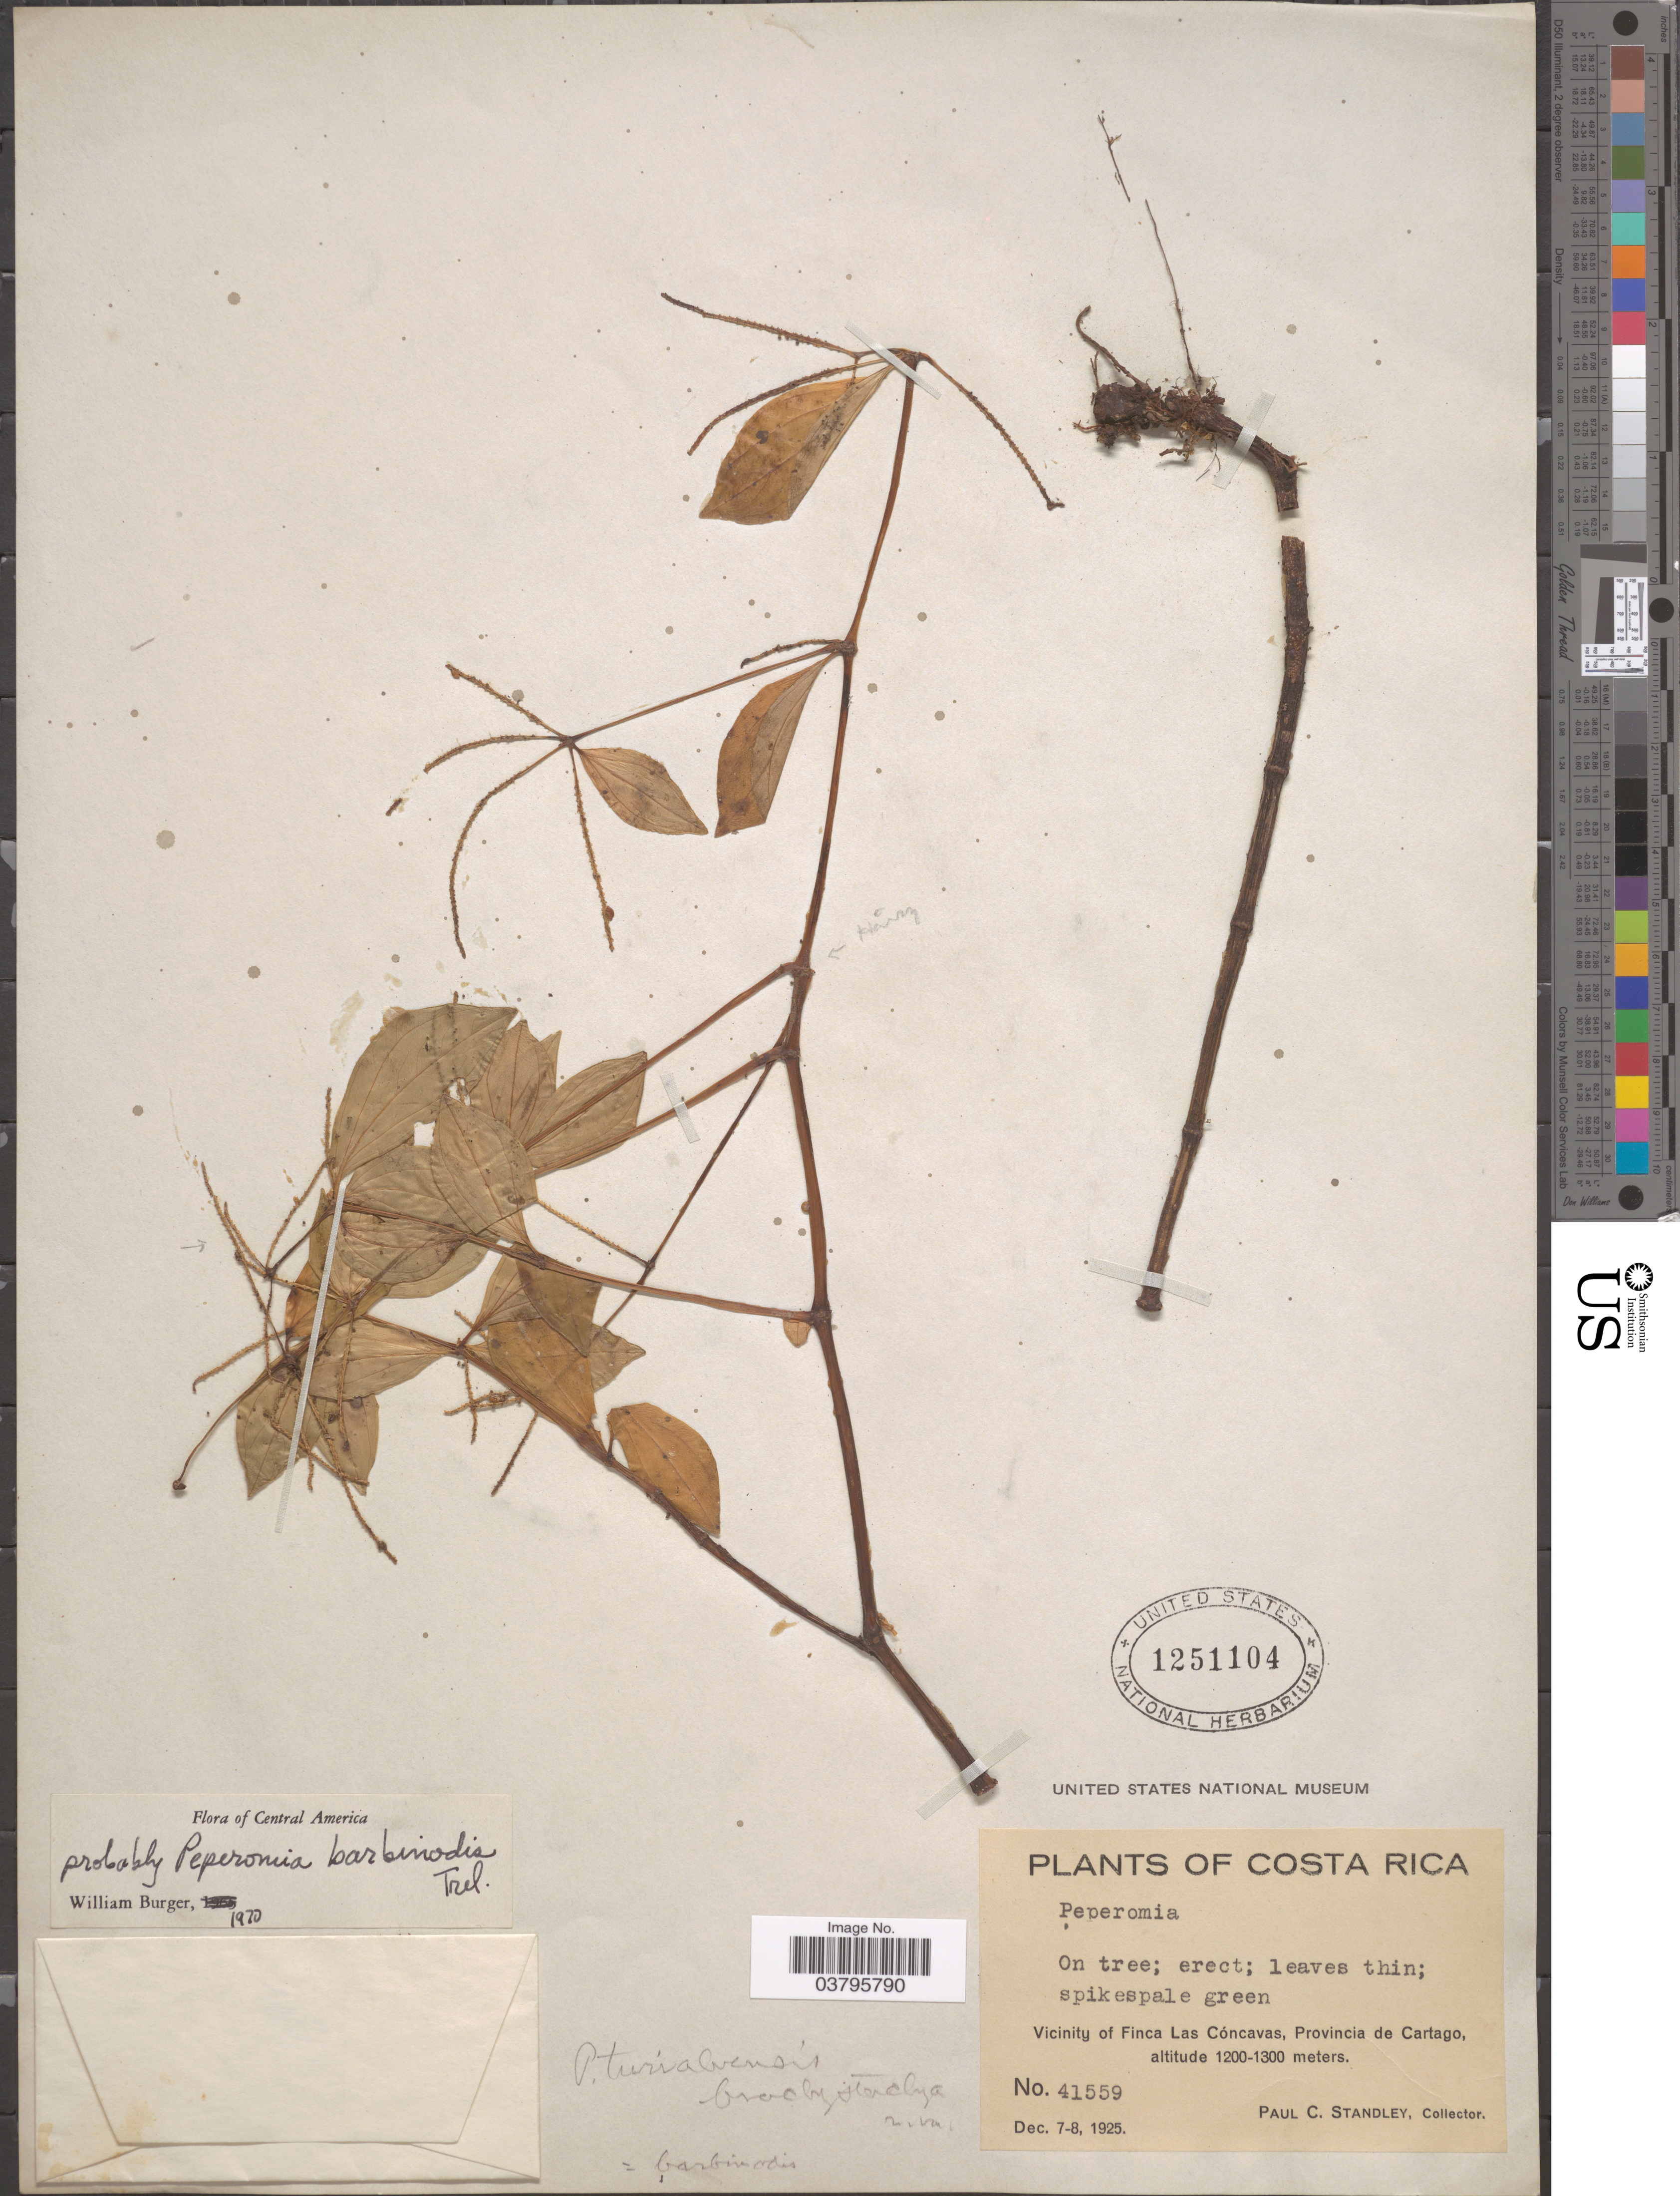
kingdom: Plantae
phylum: Tracheophyta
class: Magnoliopsida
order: Piperales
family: Piperaceae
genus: Peperomia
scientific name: Peperomia lanceolata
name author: C. DC.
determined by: Jiménez, José Estaban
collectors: P. C. Standley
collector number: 41559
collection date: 1925-12-07/1925-12-08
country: Costa Rica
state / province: Cartago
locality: Vicinity of Finca Las Cóncavas.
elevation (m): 1200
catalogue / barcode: US 1251104